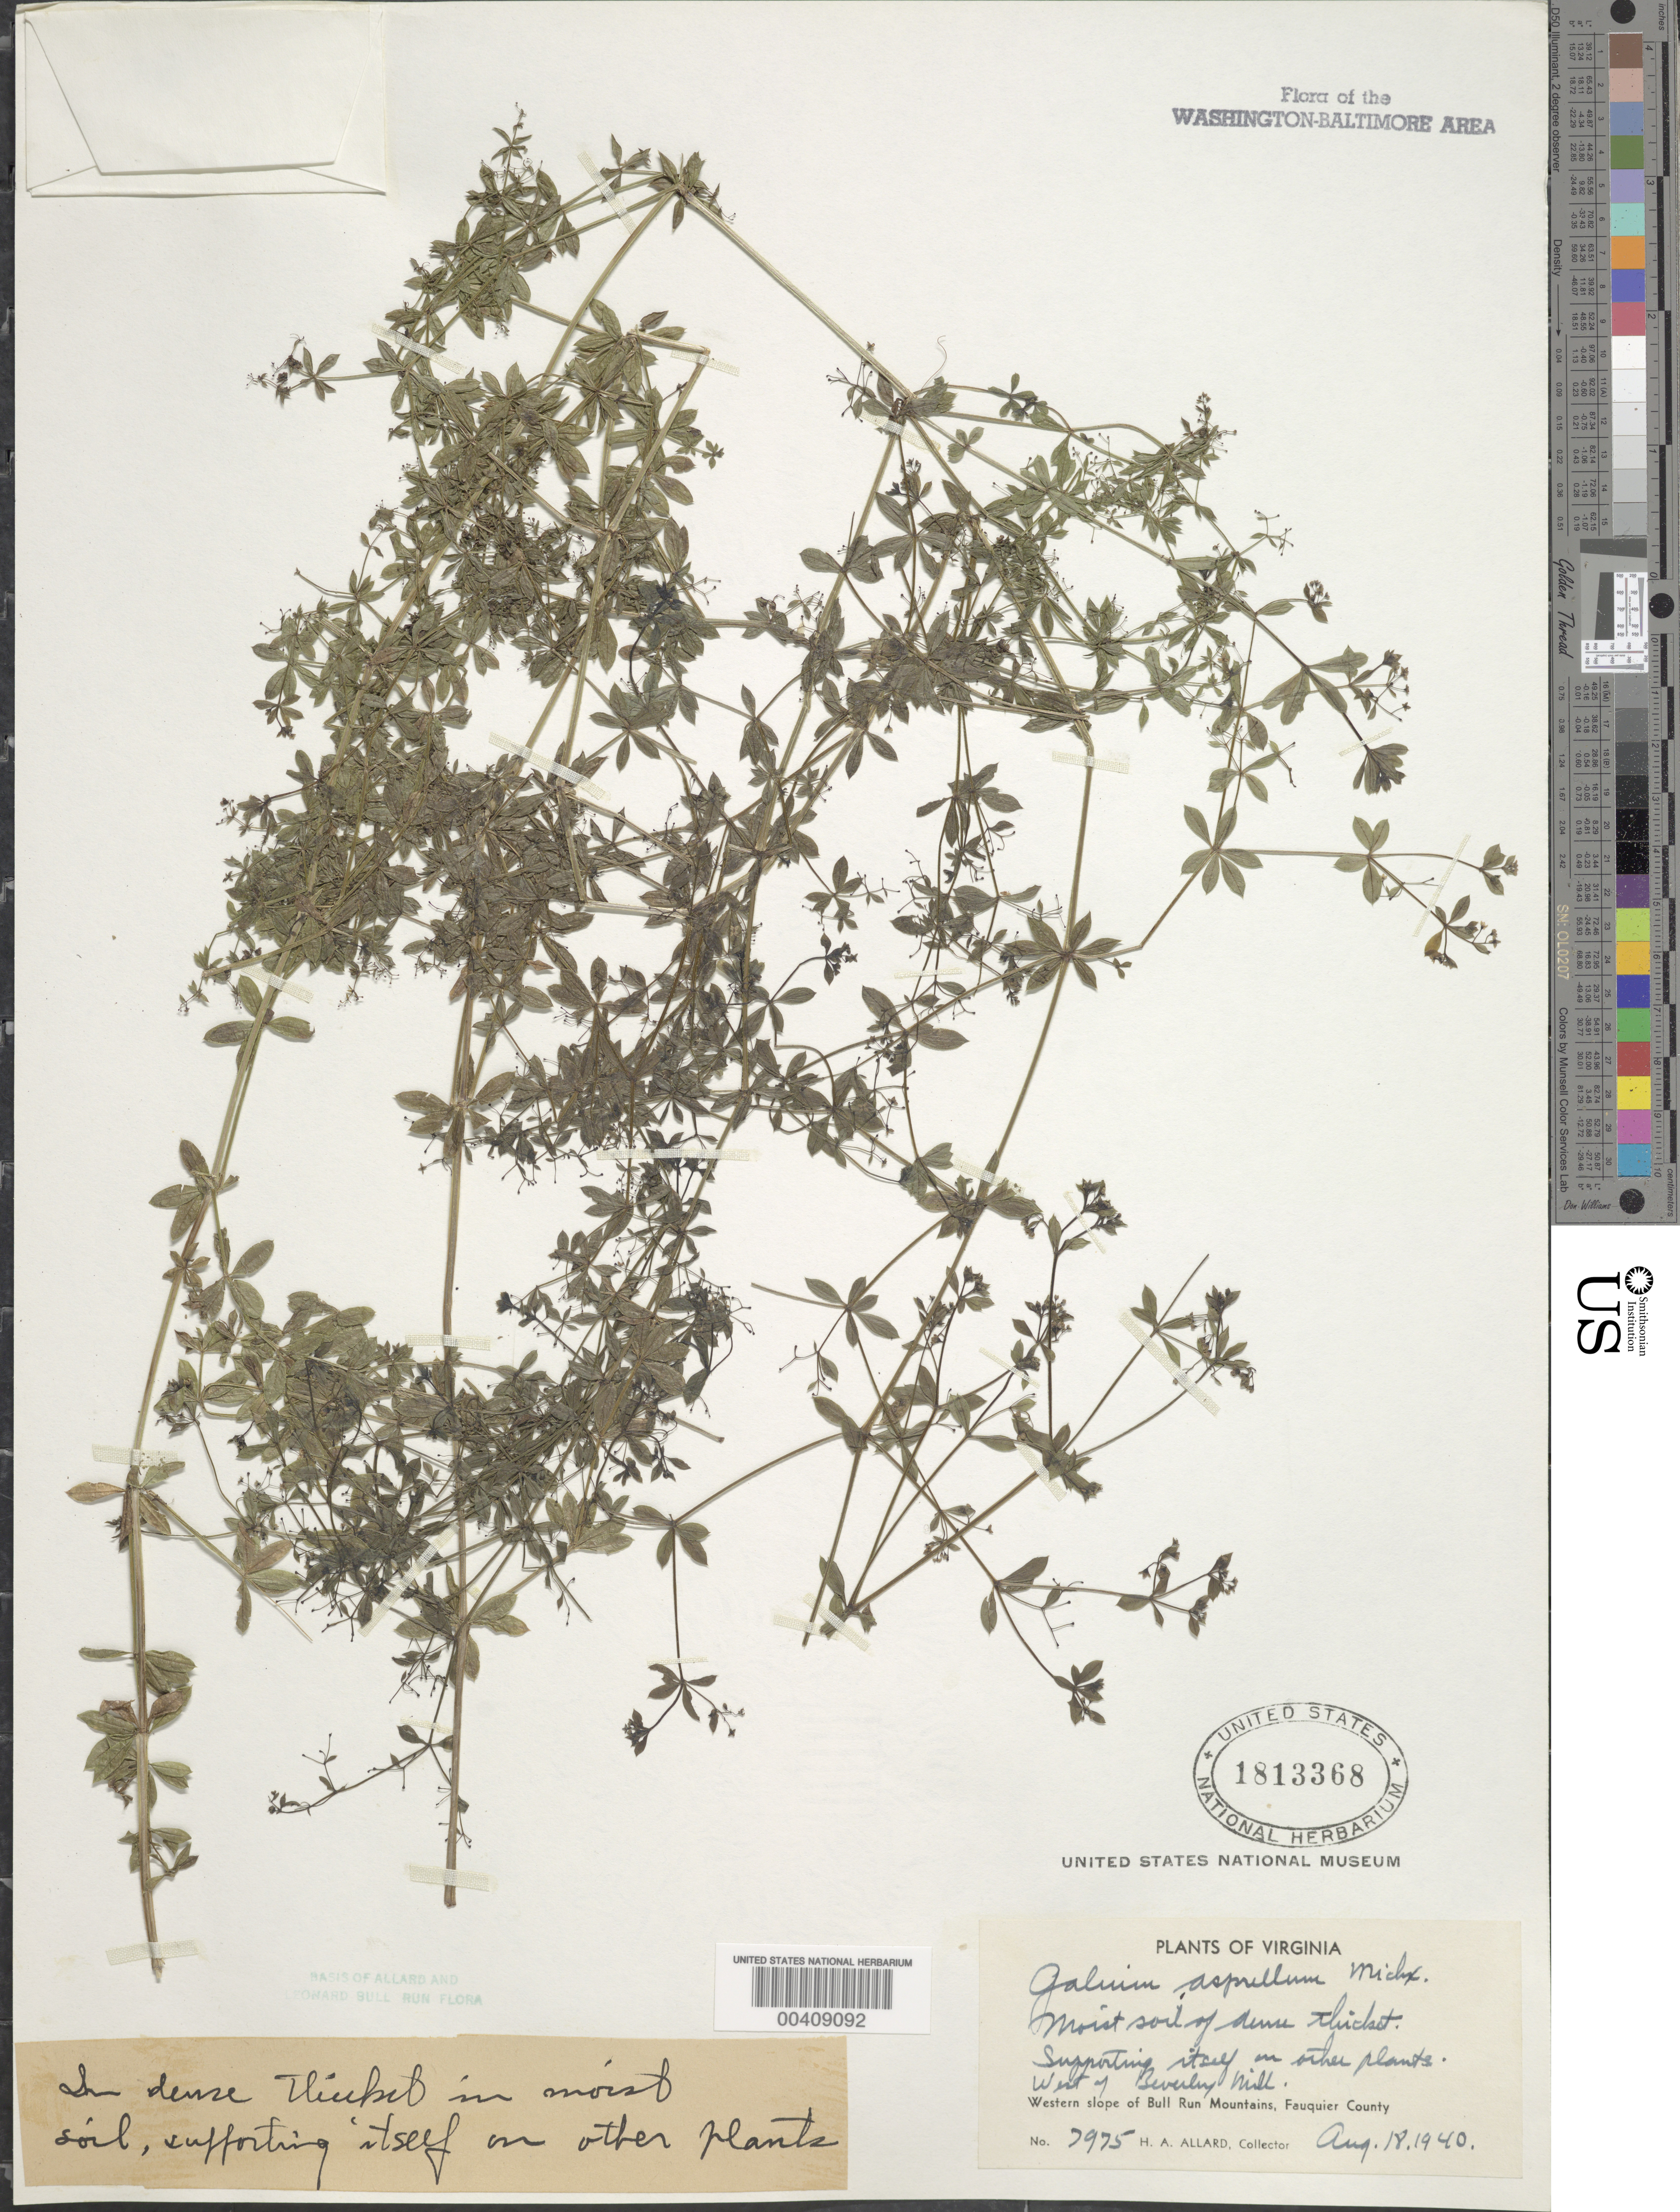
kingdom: Plantae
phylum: Tracheophyta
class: Magnoliopsida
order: Gentianales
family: Rubiaceae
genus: Galium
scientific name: Galium asprellum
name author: Michx.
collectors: H. A. Allard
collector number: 7975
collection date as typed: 18 Aug 1940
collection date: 1940-08-18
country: United States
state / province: Virginia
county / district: Fauquier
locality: Beverley Mill, west slope of Bull Run Mts.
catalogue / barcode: US 1813368